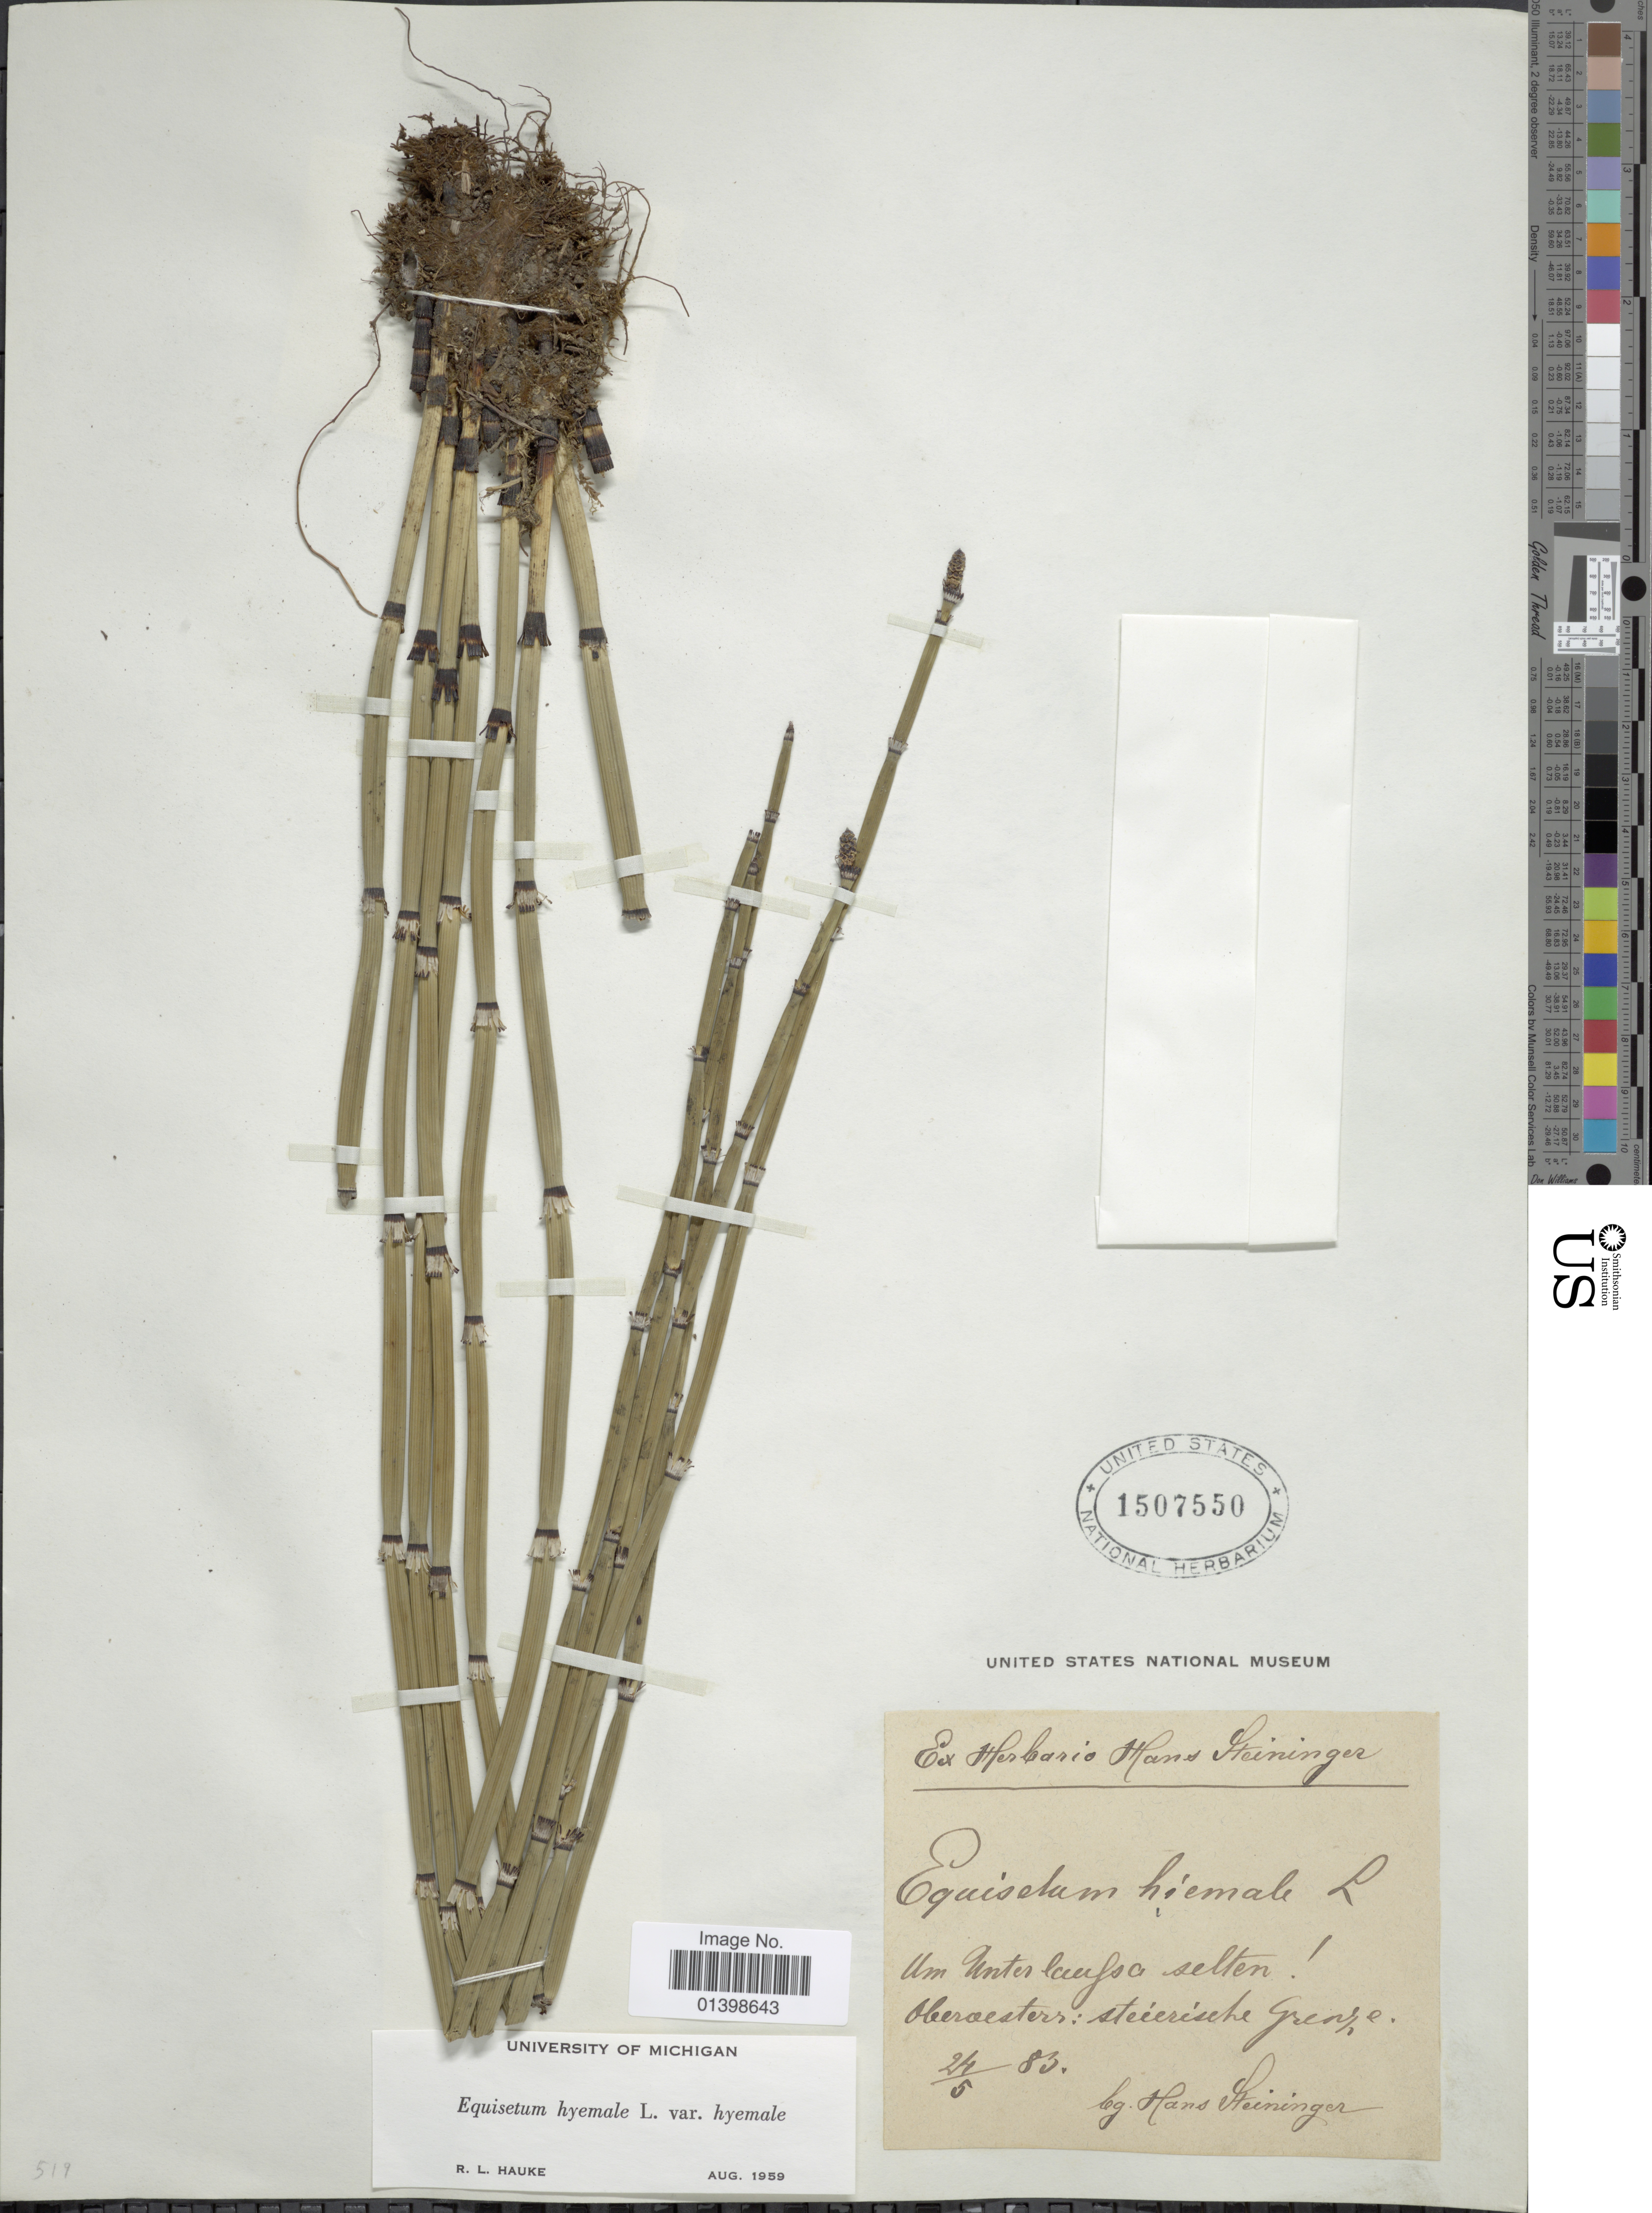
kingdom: Plantae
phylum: Tracheophyta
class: Polypodiopsida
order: Equisetales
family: Equisetaceae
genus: Equisetum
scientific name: Equisetum hyemale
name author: L.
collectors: H. Steininger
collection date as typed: Transcribed d/m/y: 24/5/83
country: Austria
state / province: Oberosterreich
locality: Um Unter [illegible text] selten, Oberoester: steirich Grenze[interpreted]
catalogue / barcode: US 1507550